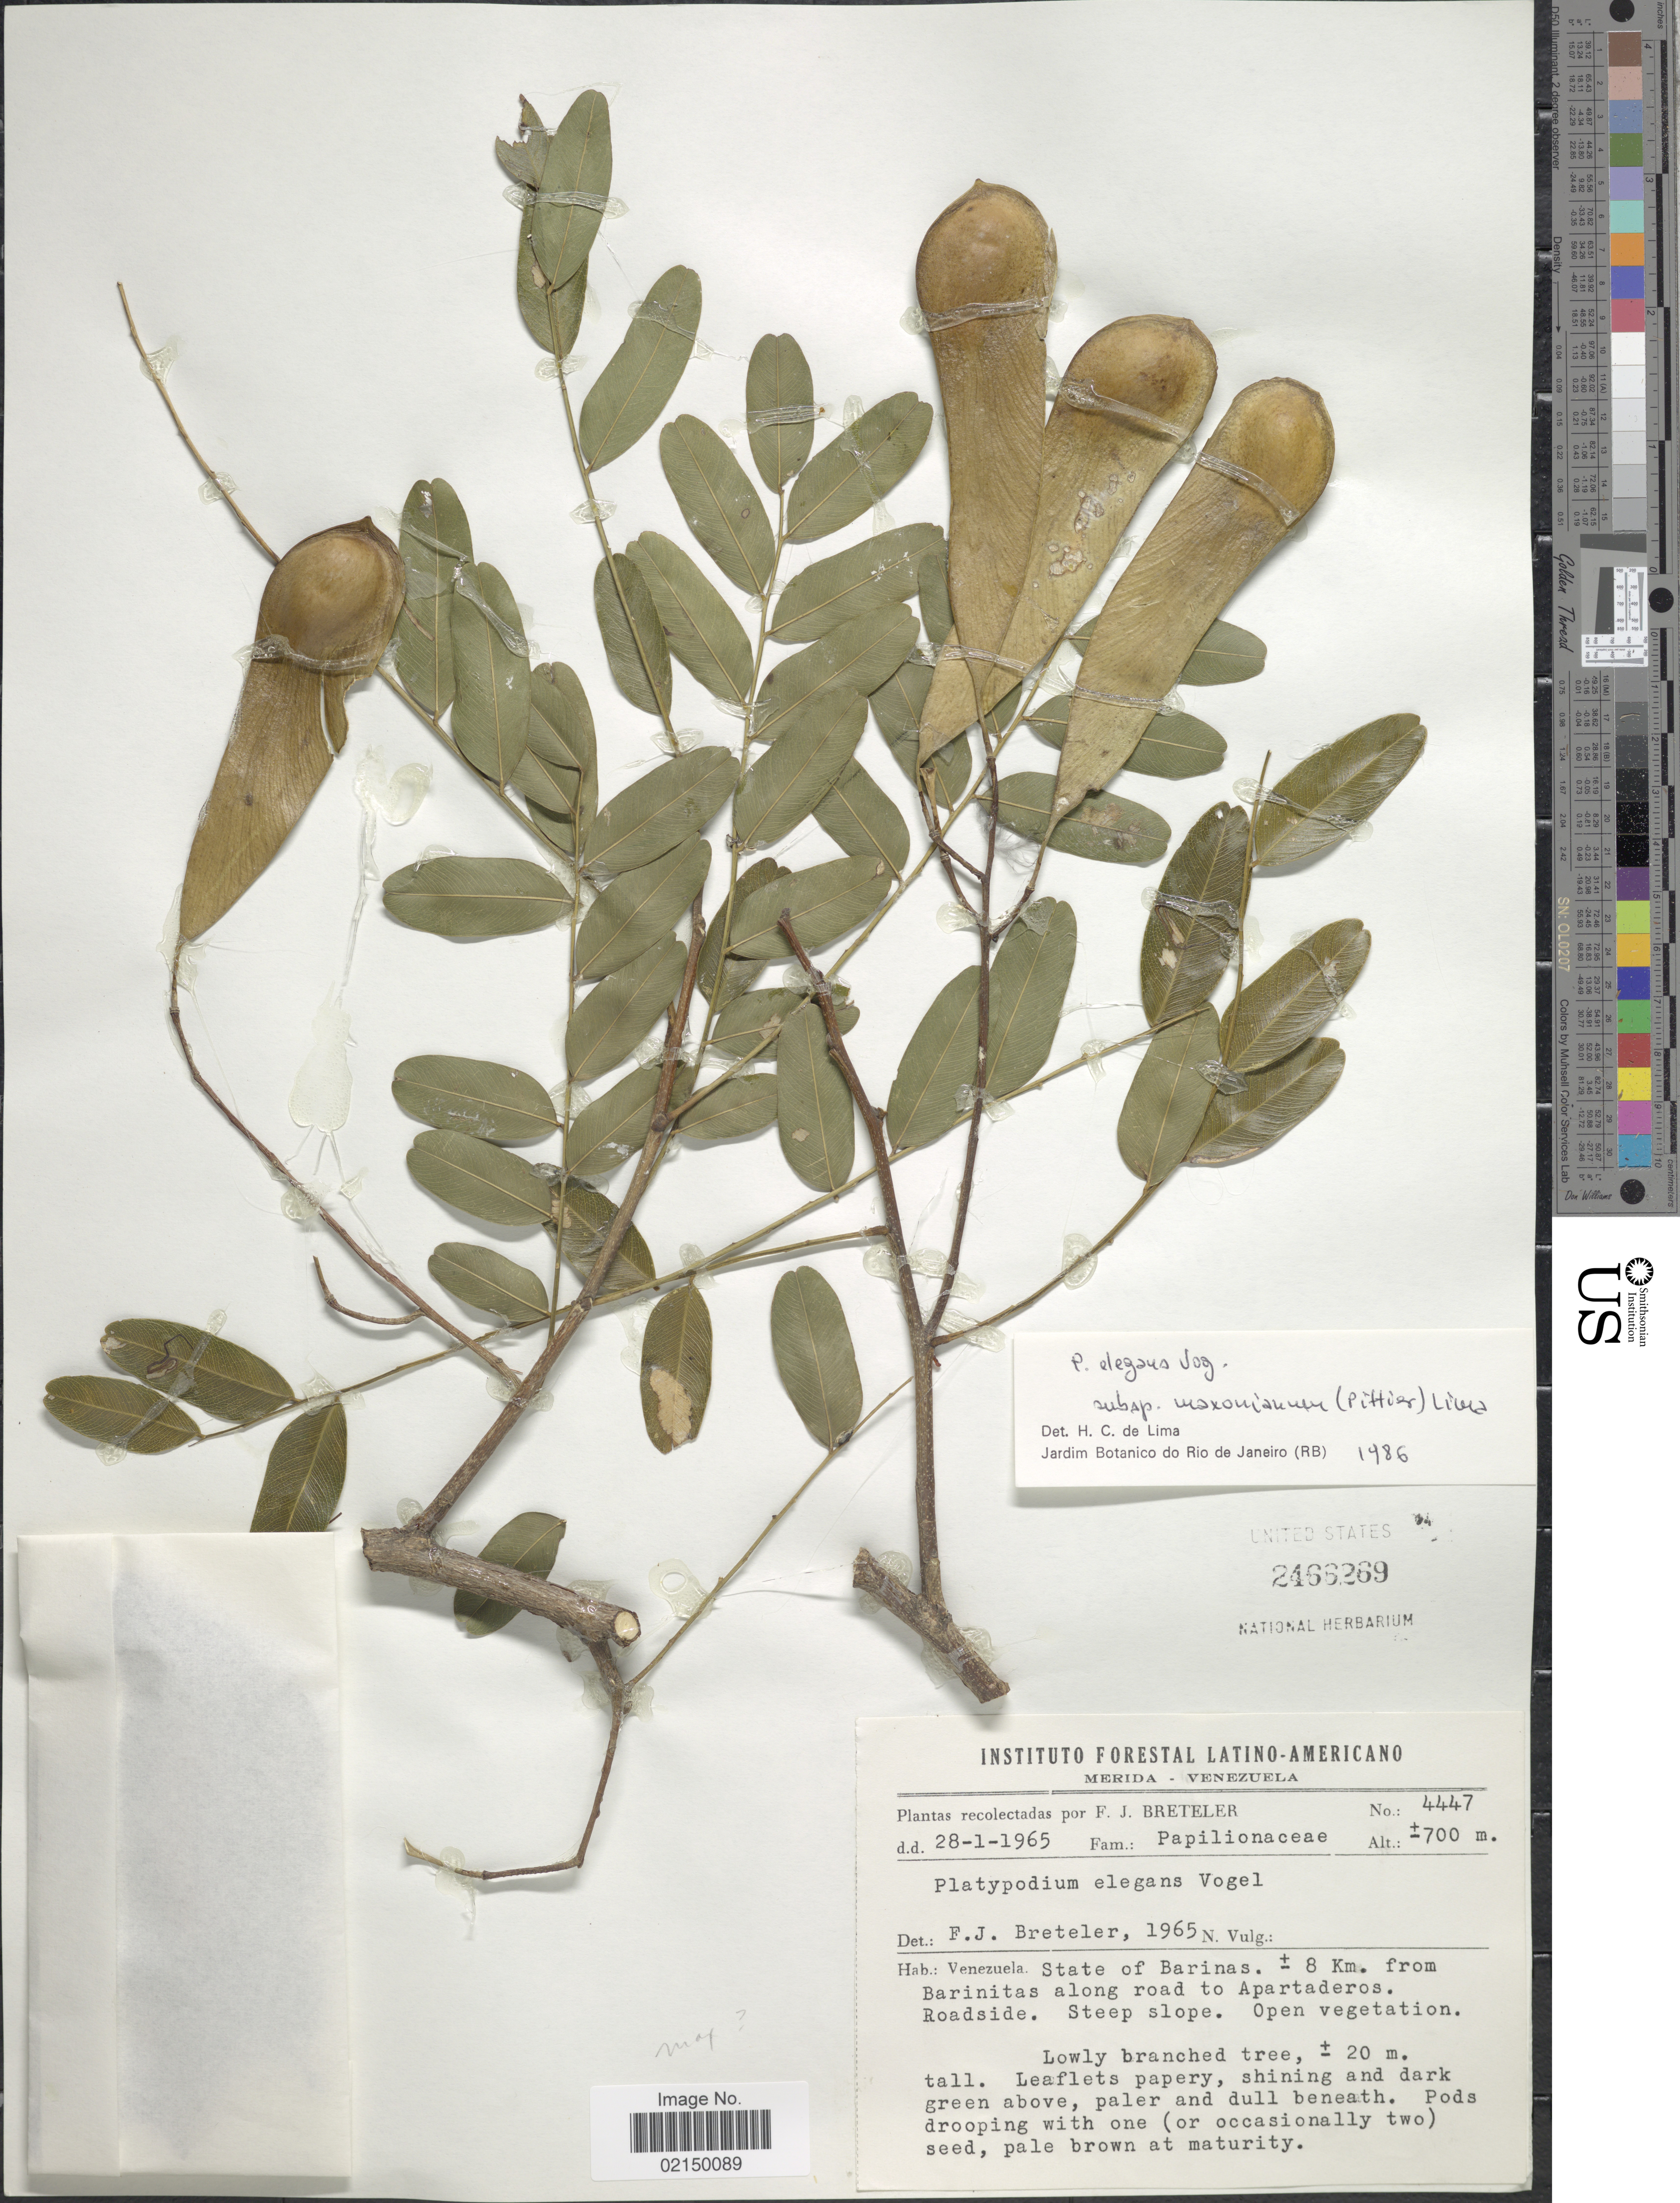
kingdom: Plantae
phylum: Tracheophyta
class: Magnoliopsida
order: Fabales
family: Fabaceae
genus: Platypodium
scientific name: Platypodium maxonianum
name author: Pittier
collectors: F. J. Breteler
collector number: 4447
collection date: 1965-01-28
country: Venezuela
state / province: Barinas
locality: +/- 8 km. from Barinitas along road to Apartaderos, roadside, steep slope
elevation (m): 700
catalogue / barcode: US 2466269